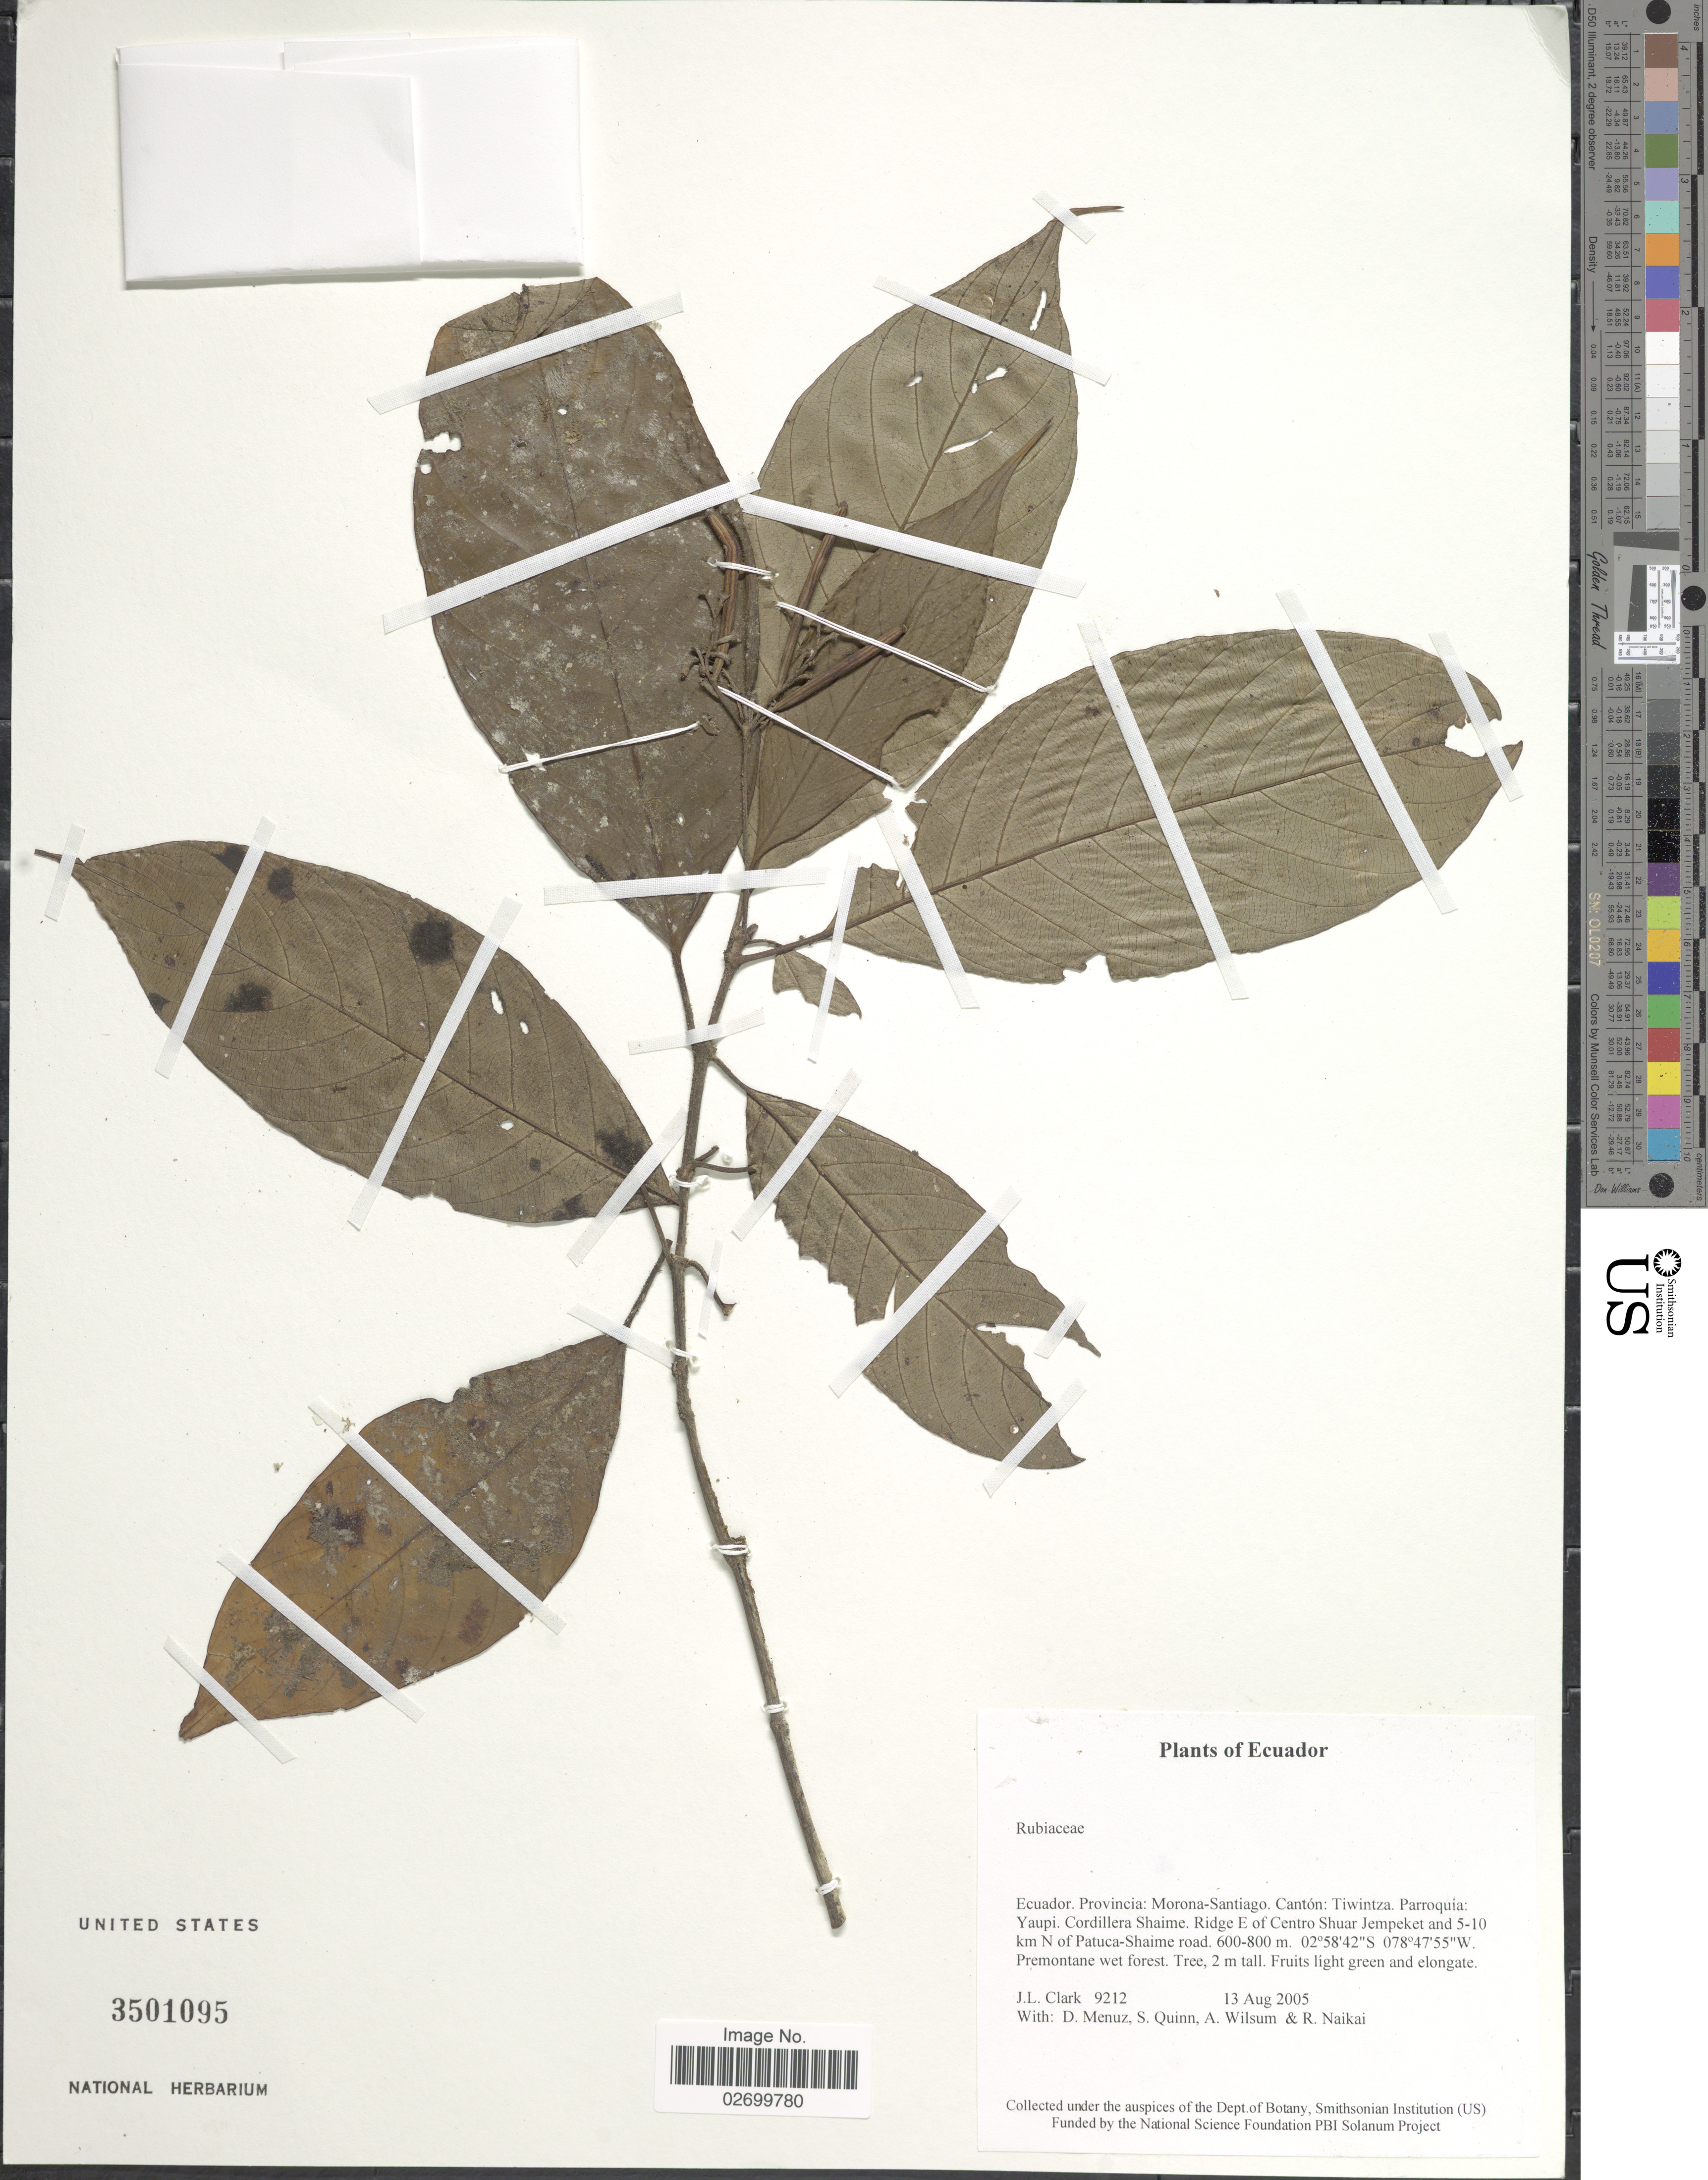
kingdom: Plantae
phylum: Tracheophyta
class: Magnoliopsida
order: Gentianales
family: Rubiaceae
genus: Joosia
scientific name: Joosia ulei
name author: Steyerm.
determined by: Kirkbride, J. H., Jr.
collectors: J. L. Clark, D. Menuz, S. Quinn, A. Wilsum & R. Naikai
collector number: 9212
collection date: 2005-08-13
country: Ecuador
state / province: Morona-Santiago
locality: Canton: Tiwintza. Parroquia: Yaupi. Cordillera Shaime. Ridge E of Centro Shuar Jempeket and 5-10 km N of Patuca-Shaime road.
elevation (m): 600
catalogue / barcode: US 3501095